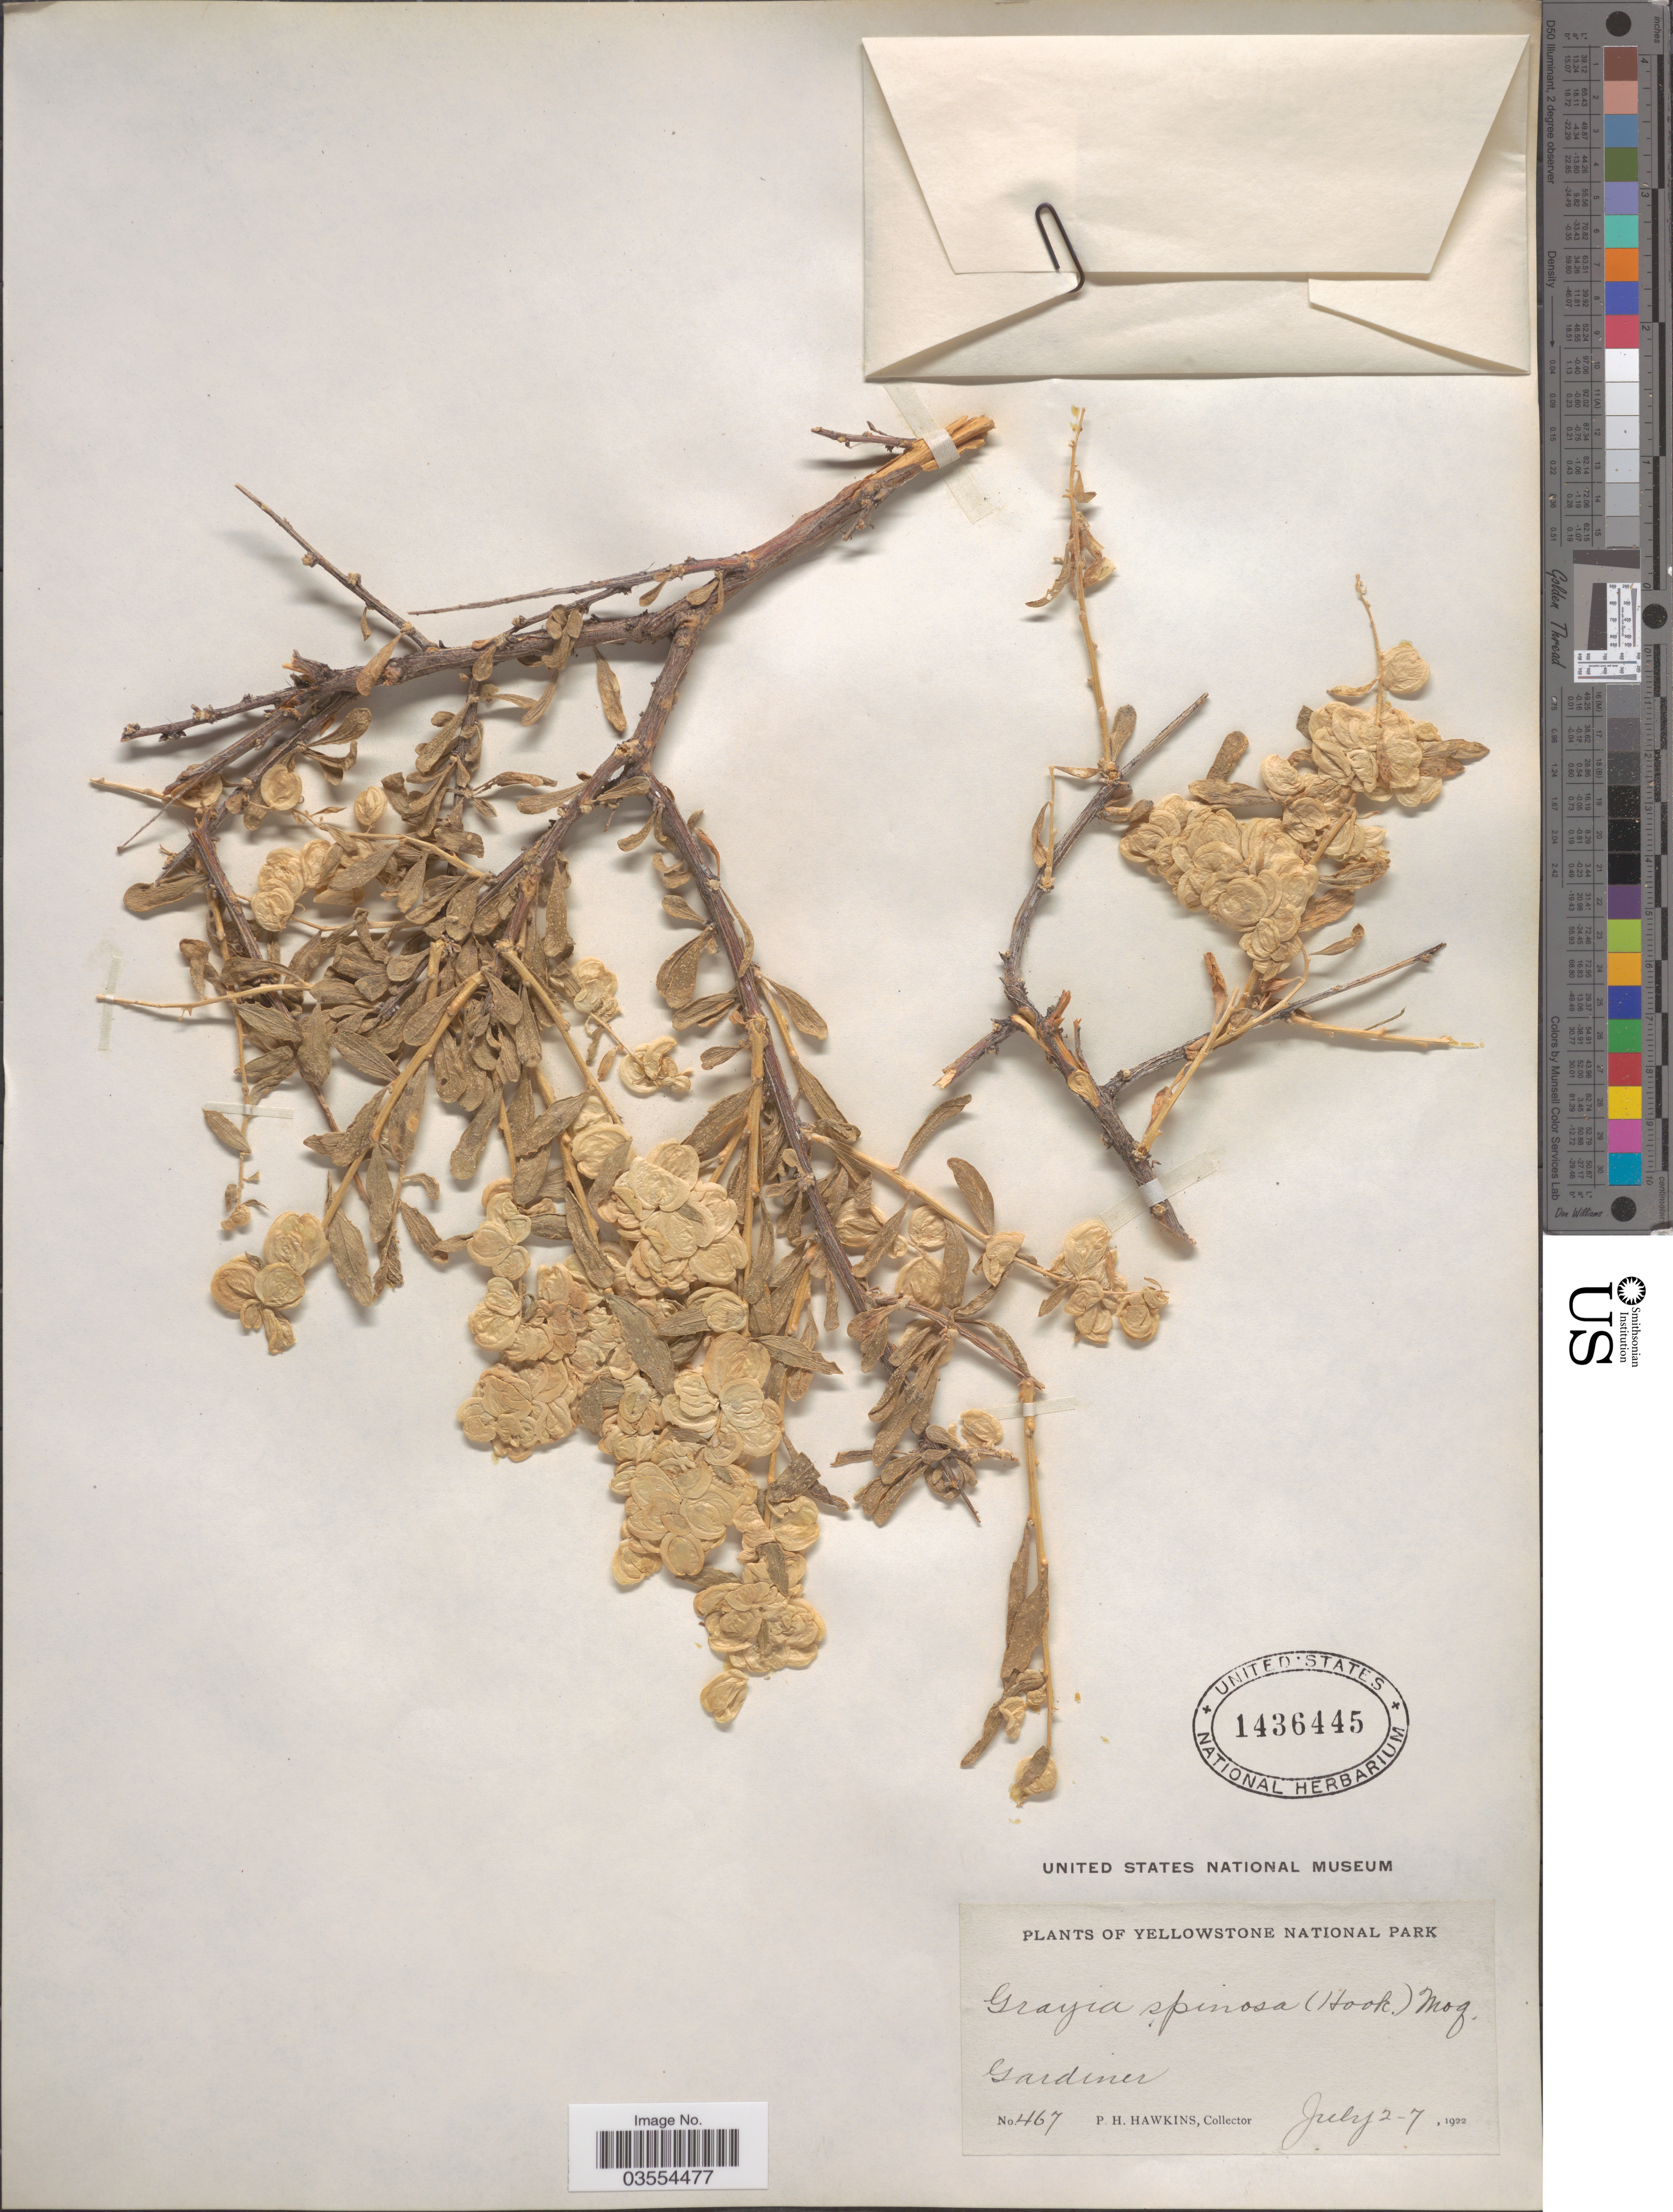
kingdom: Plantae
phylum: Tracheophyta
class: Magnoliopsida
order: Caryophyllales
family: Amaranthaceae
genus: Grayia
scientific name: Grayia spinosa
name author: (Hook.) Moq.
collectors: P. Hawkins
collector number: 467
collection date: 1922-07-02/1922-07-07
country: United States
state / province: Montana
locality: Yellowstone National Park. Gardiner.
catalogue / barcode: US 1436445